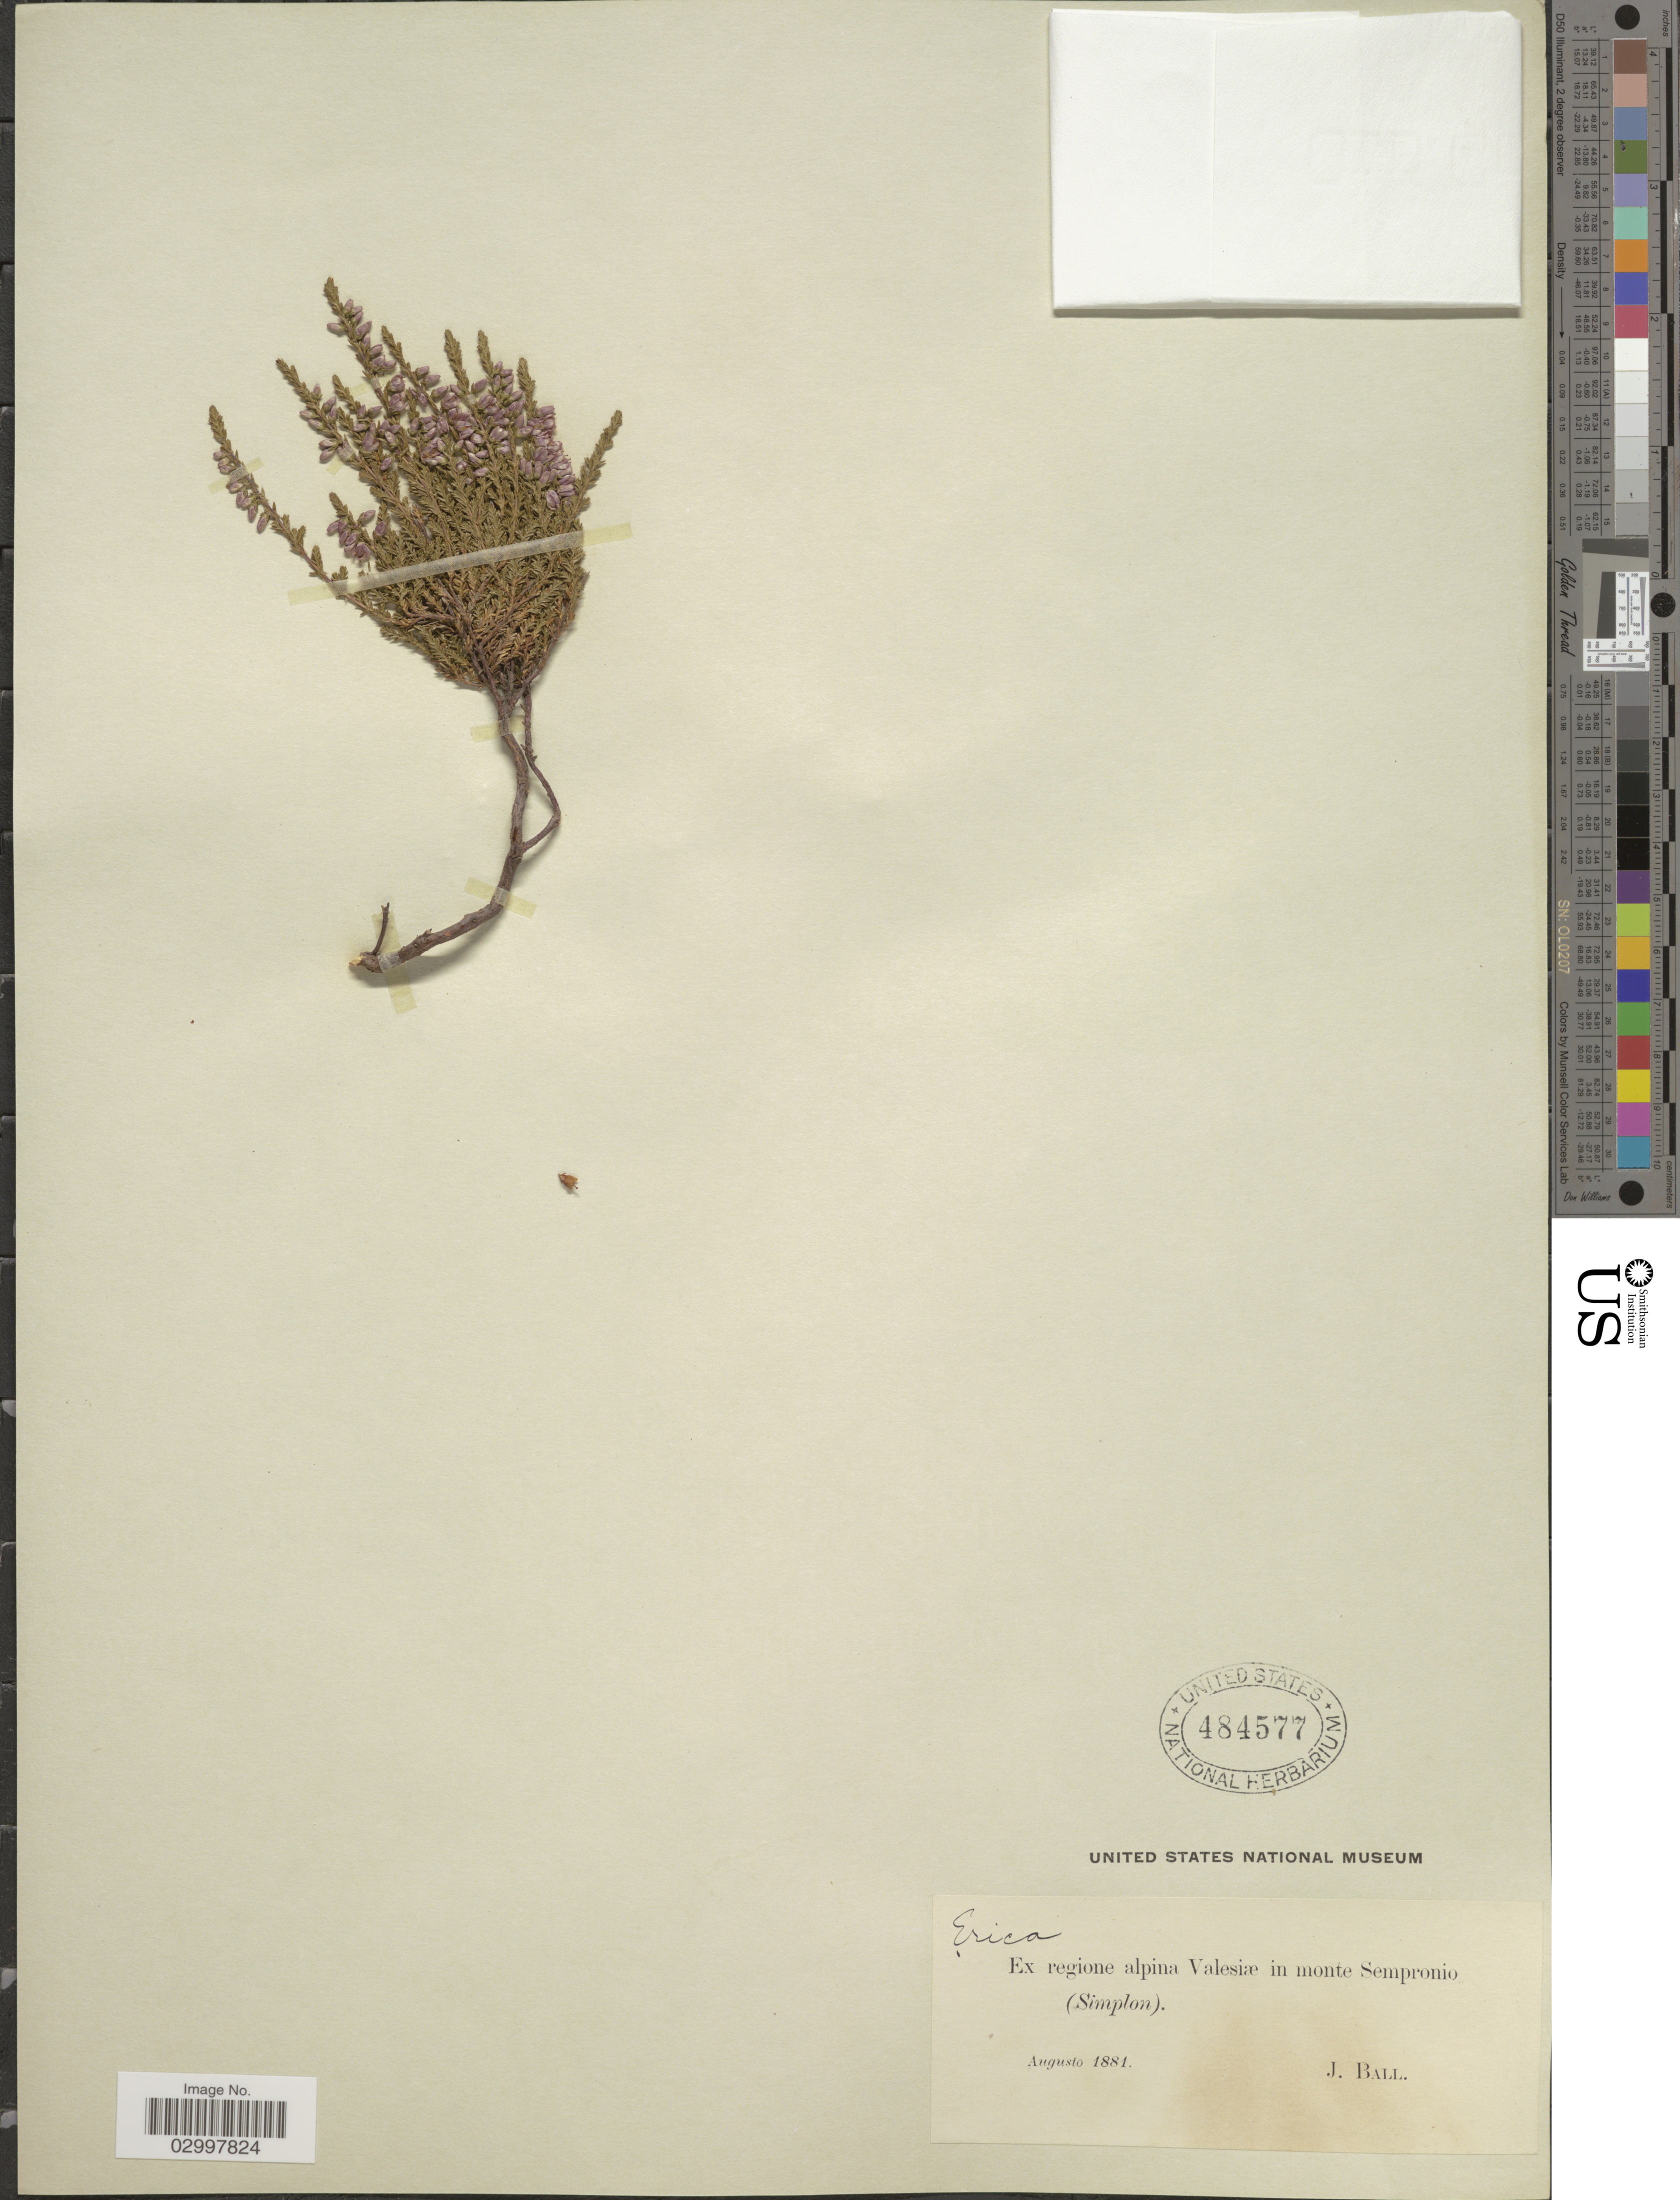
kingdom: Plantae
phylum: Tracheophyta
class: Magnoliopsida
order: Ericales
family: Ericaceae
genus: Erica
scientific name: Erica sp.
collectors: J. Ball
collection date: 1881-08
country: Switzerland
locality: Ex regione alpina Valesiæ in monte Sempronio (Simplon).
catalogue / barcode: US 484577